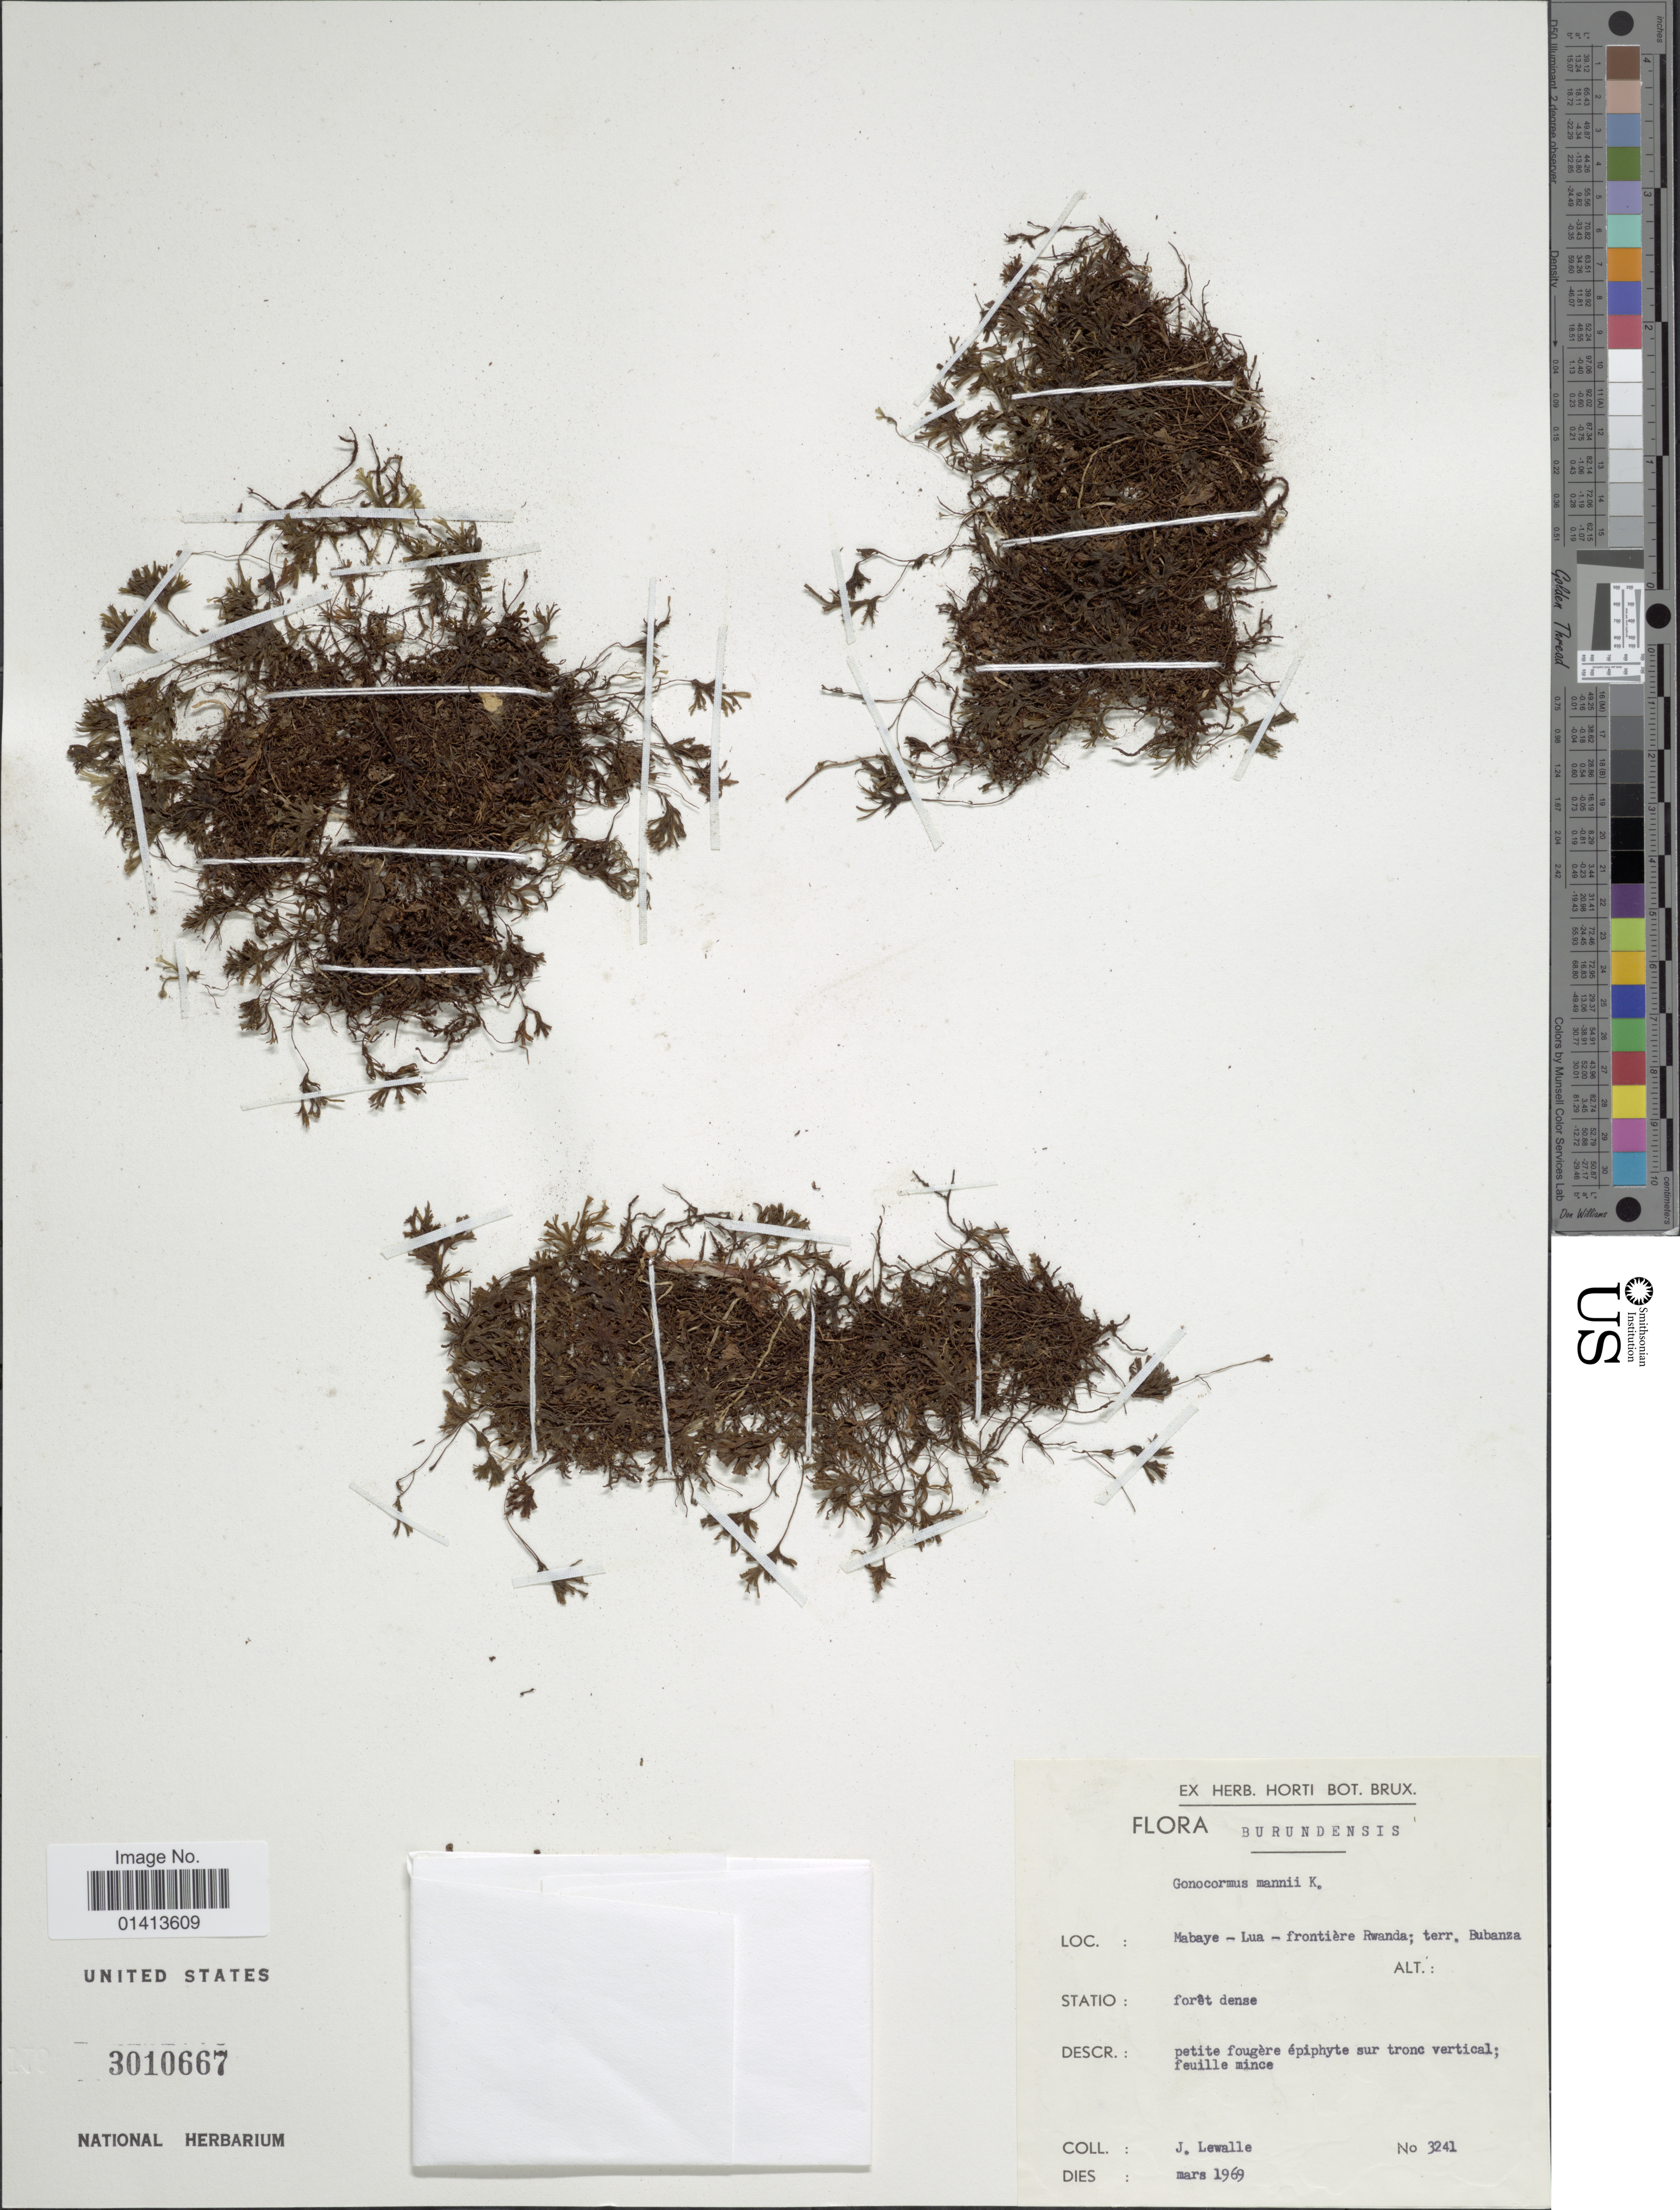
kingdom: Plantae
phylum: Tracheophyta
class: Polypodiopsida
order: Hymenophyllales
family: Hymenophyllaceae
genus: Crepidomanes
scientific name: Crepidomanes mannii (Copel. ex Kunkel) comb. ined., 2015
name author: (Copel. ex G. Kunkel)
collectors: J. Lewalle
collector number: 3241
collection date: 1969-03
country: Burundi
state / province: Bubanza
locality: Mabaye-Lua-frontière; terr Bubanza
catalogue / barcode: US 3010667